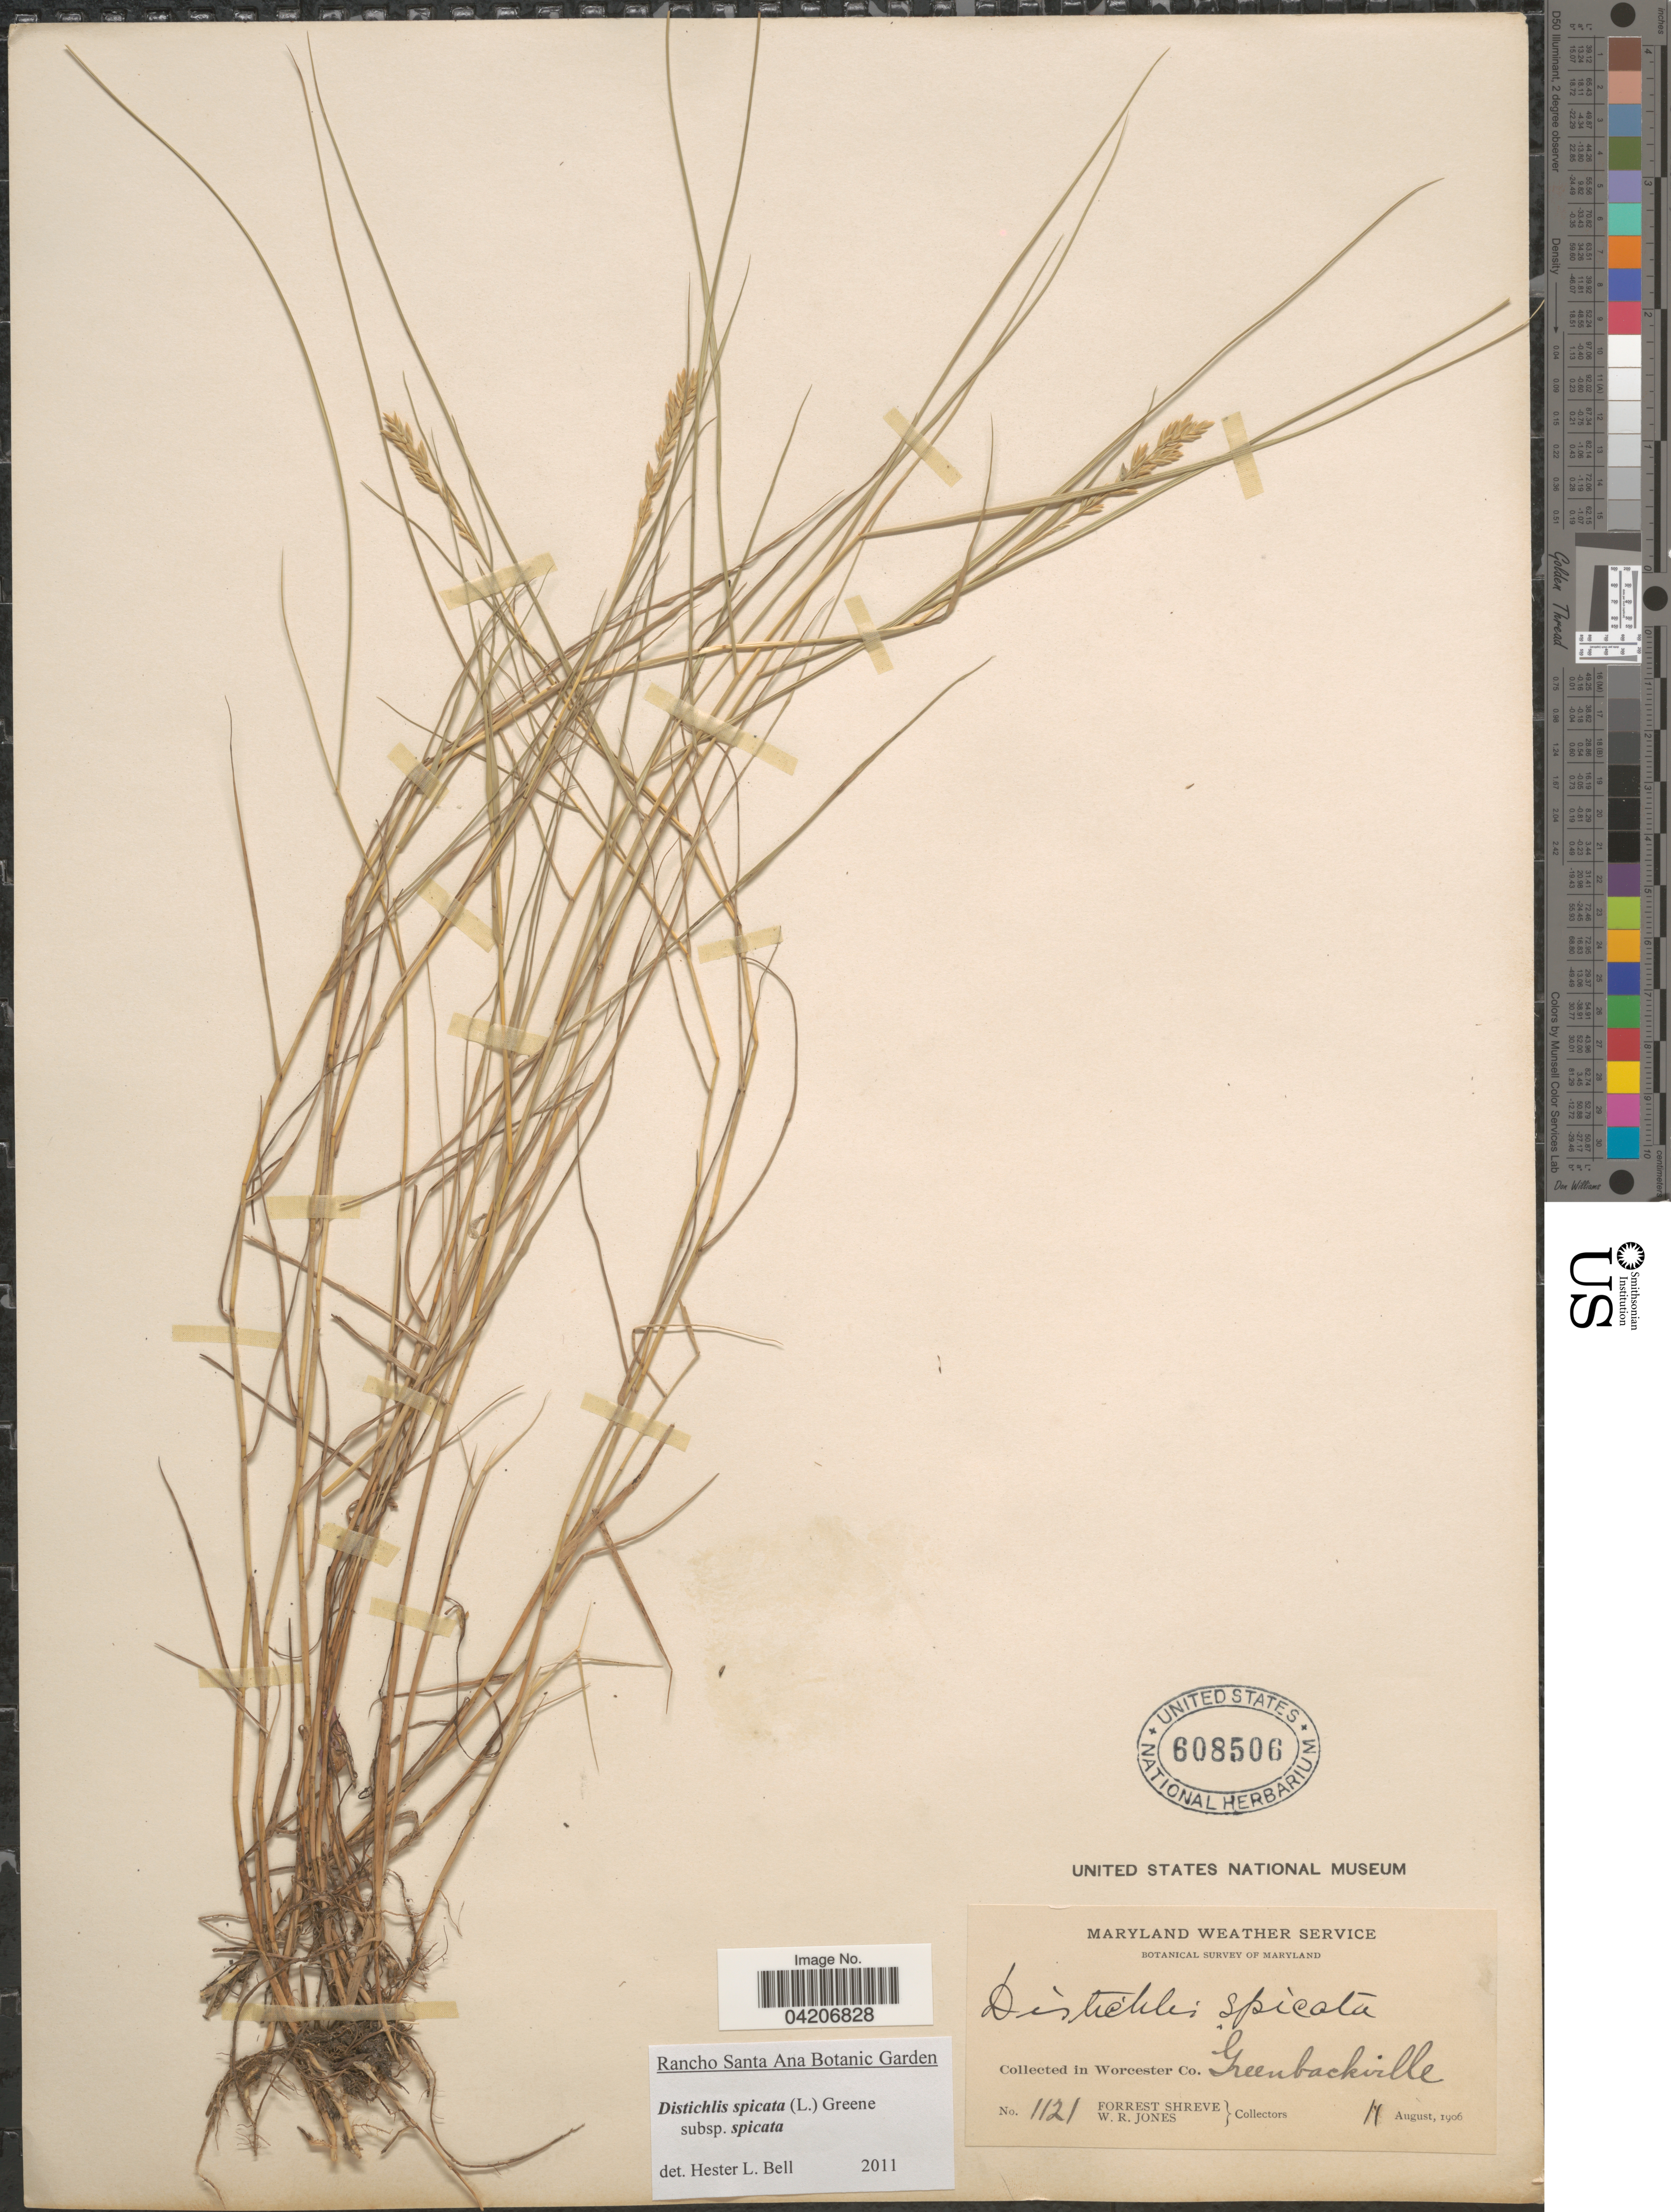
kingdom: Plantae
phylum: Tracheophyta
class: Liliopsida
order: Poales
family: Poaceae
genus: Distichlis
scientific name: Distichlis spicata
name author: (L.) Greene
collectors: F. Shreve & W. R. Jones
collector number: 1121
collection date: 1906-08-11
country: United States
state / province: Maryland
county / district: Worcester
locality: Botanical survey of Maryland. Worcester Co. Greenbackville.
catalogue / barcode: US 608506